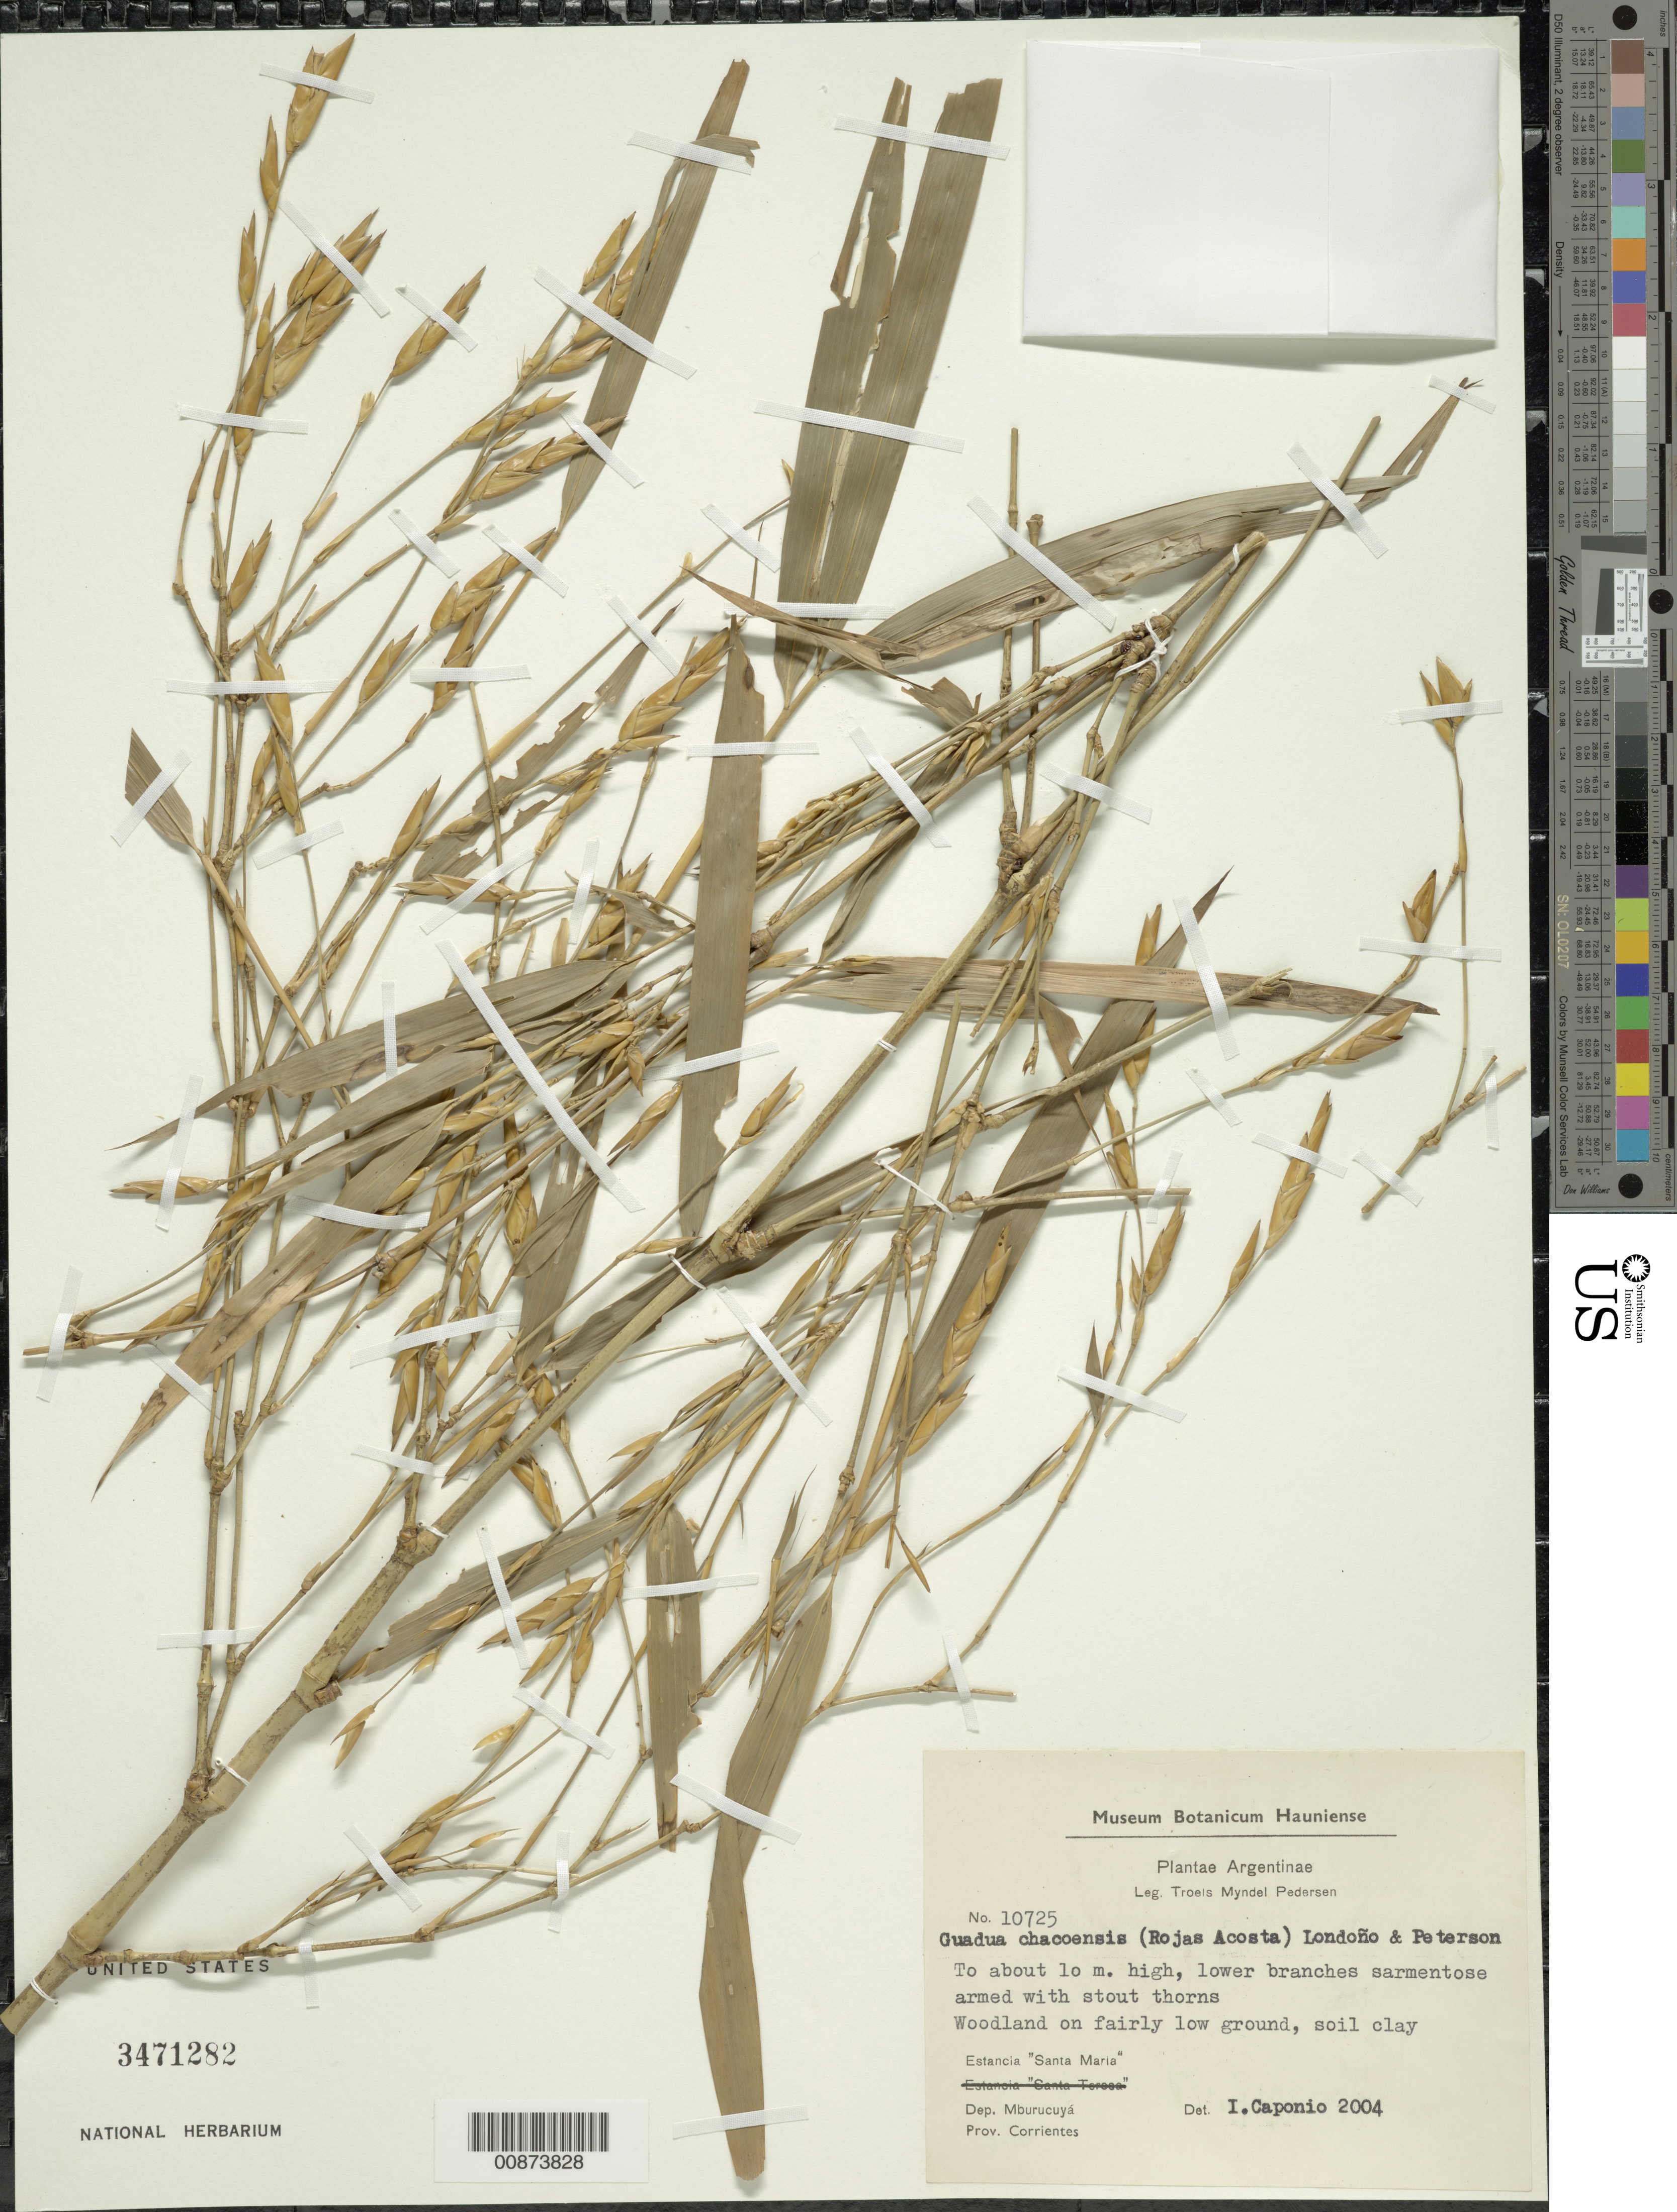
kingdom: Plantae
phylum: Tracheophyta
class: Liliopsida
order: Poales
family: Poaceae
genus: Guadua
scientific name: Guadua chacoensis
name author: (Rojas) Londoño & P.M. Peterson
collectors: T. M. Pedersen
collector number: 10725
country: Argentina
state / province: Corrientes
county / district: Mburucuyá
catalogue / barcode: US 3471282